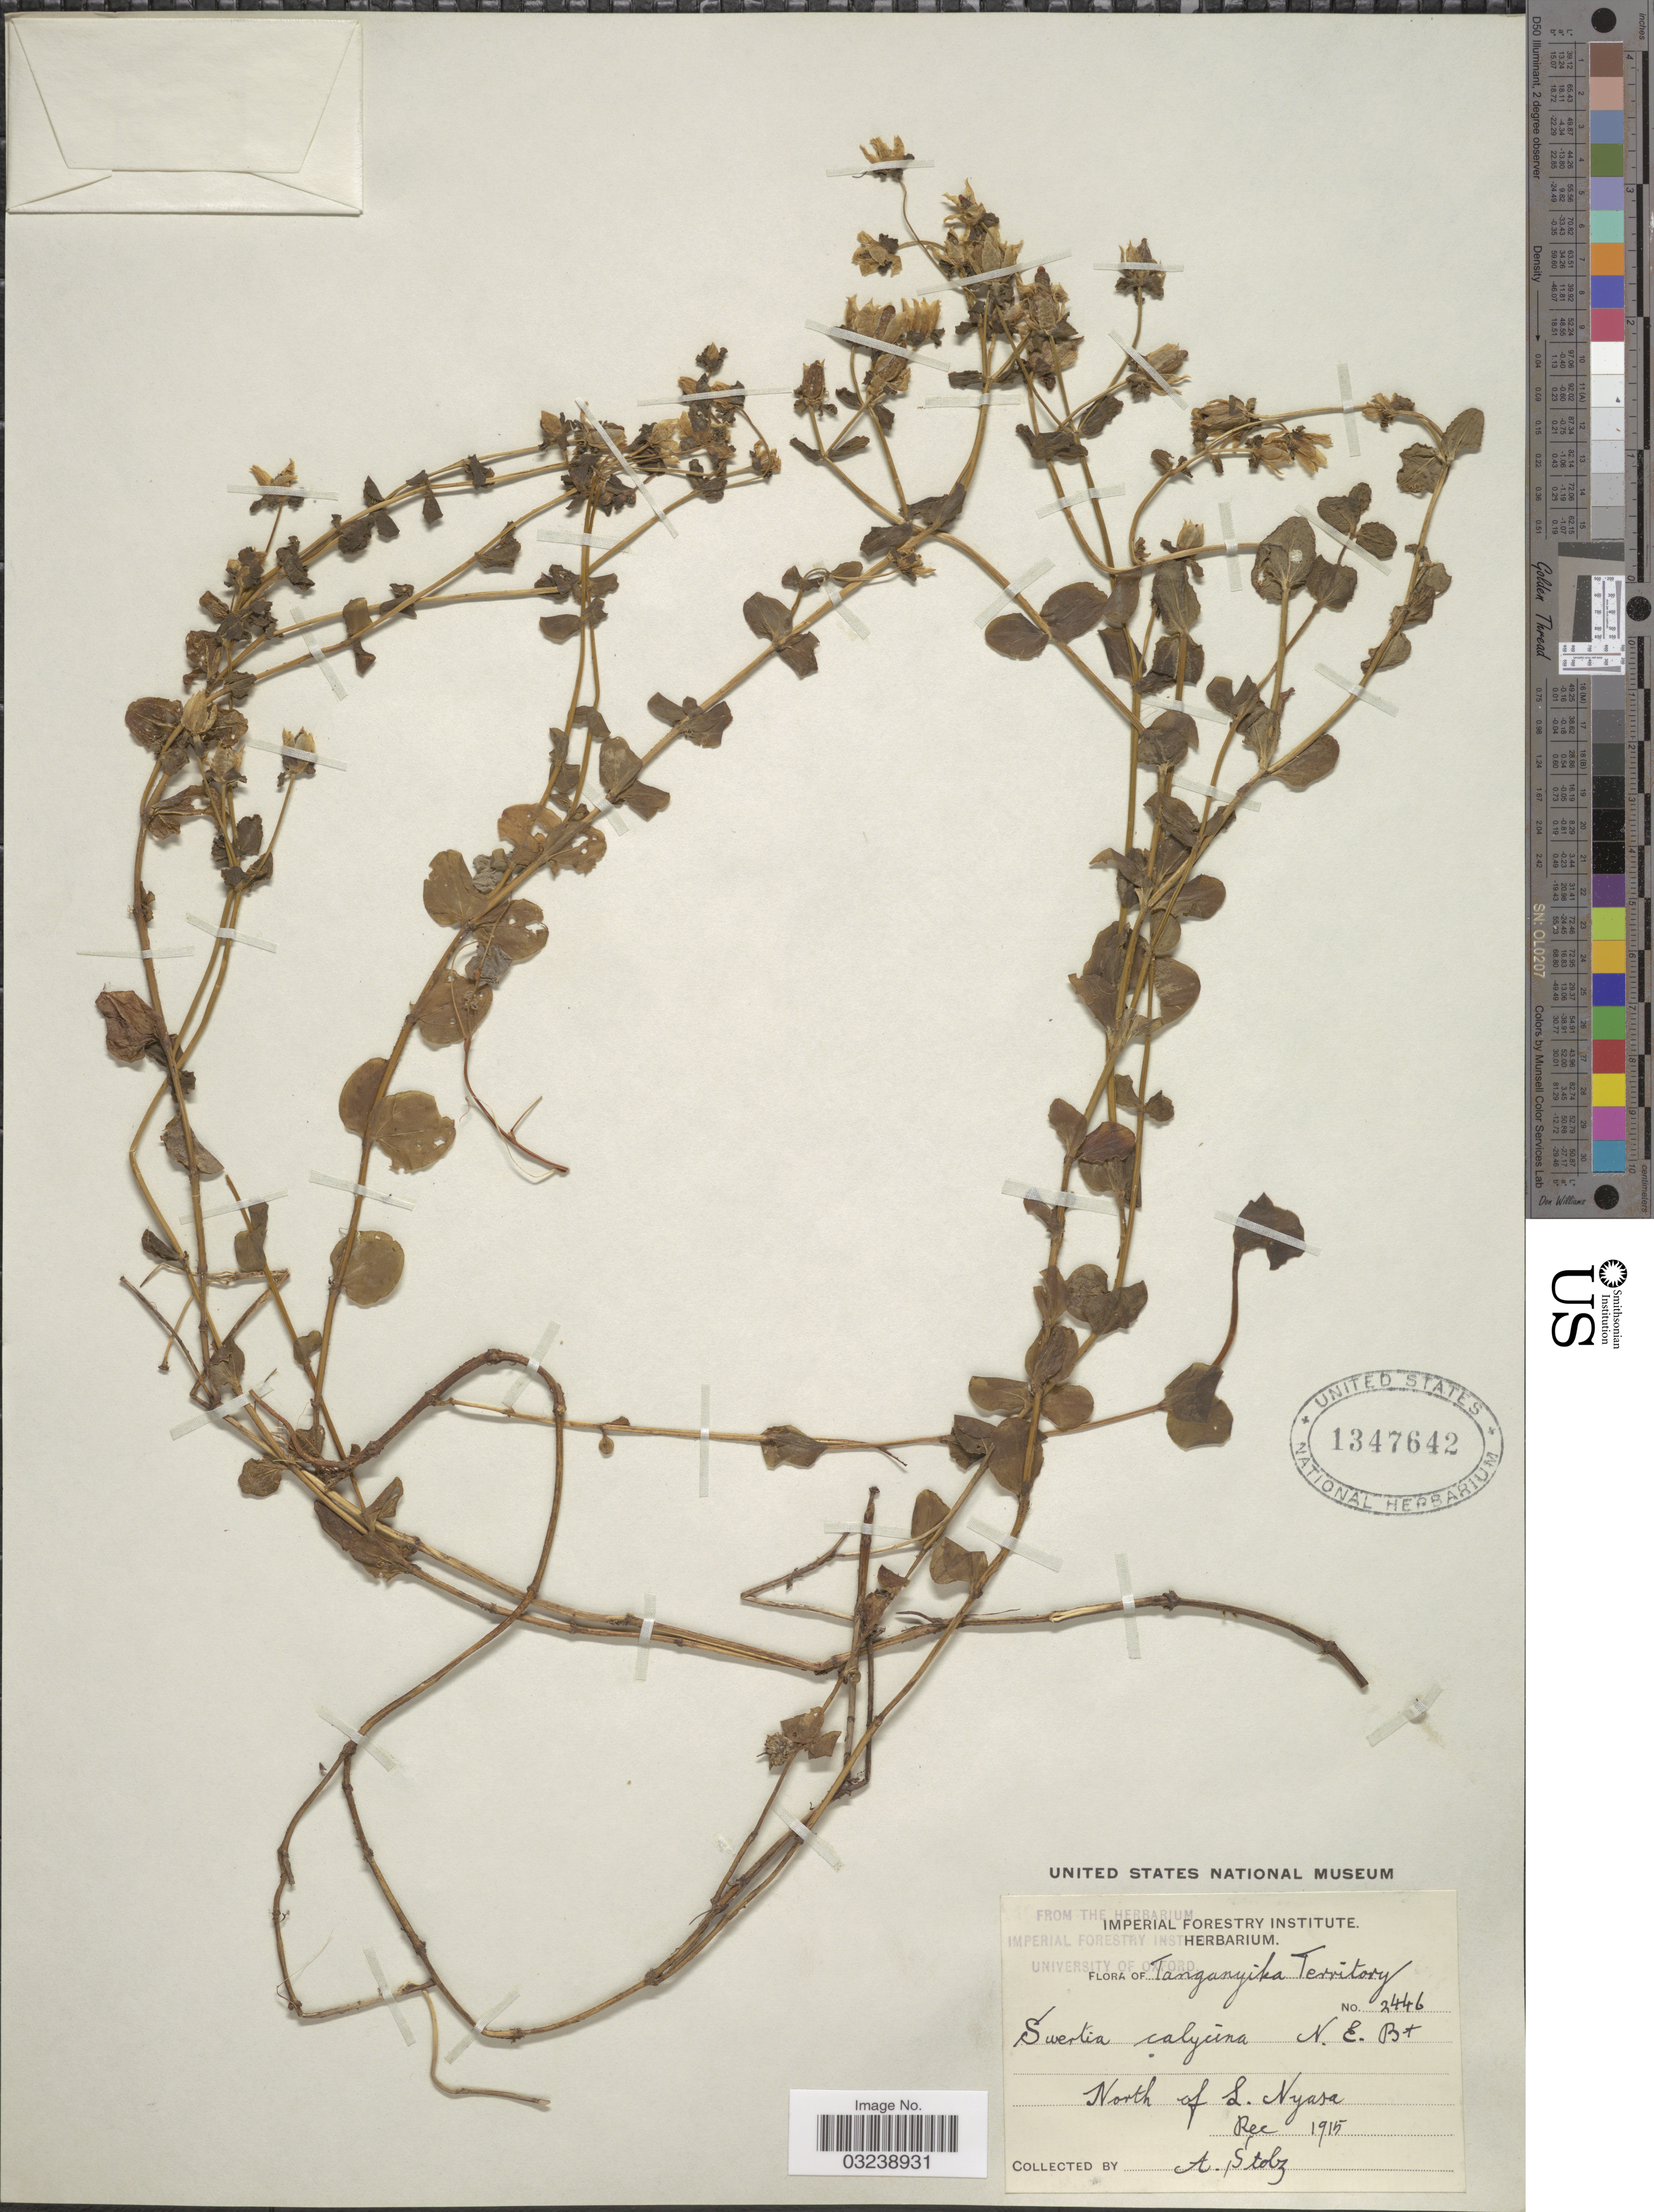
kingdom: Plantae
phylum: Tracheophyta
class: Magnoliopsida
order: Gentianales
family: Gentianaceae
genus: Swertia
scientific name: Swertia calycina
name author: Franch.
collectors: A. Stolz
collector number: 2446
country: Tanzania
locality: Tanganyika Territory. North of L. Nyasa.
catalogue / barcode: US 1347642